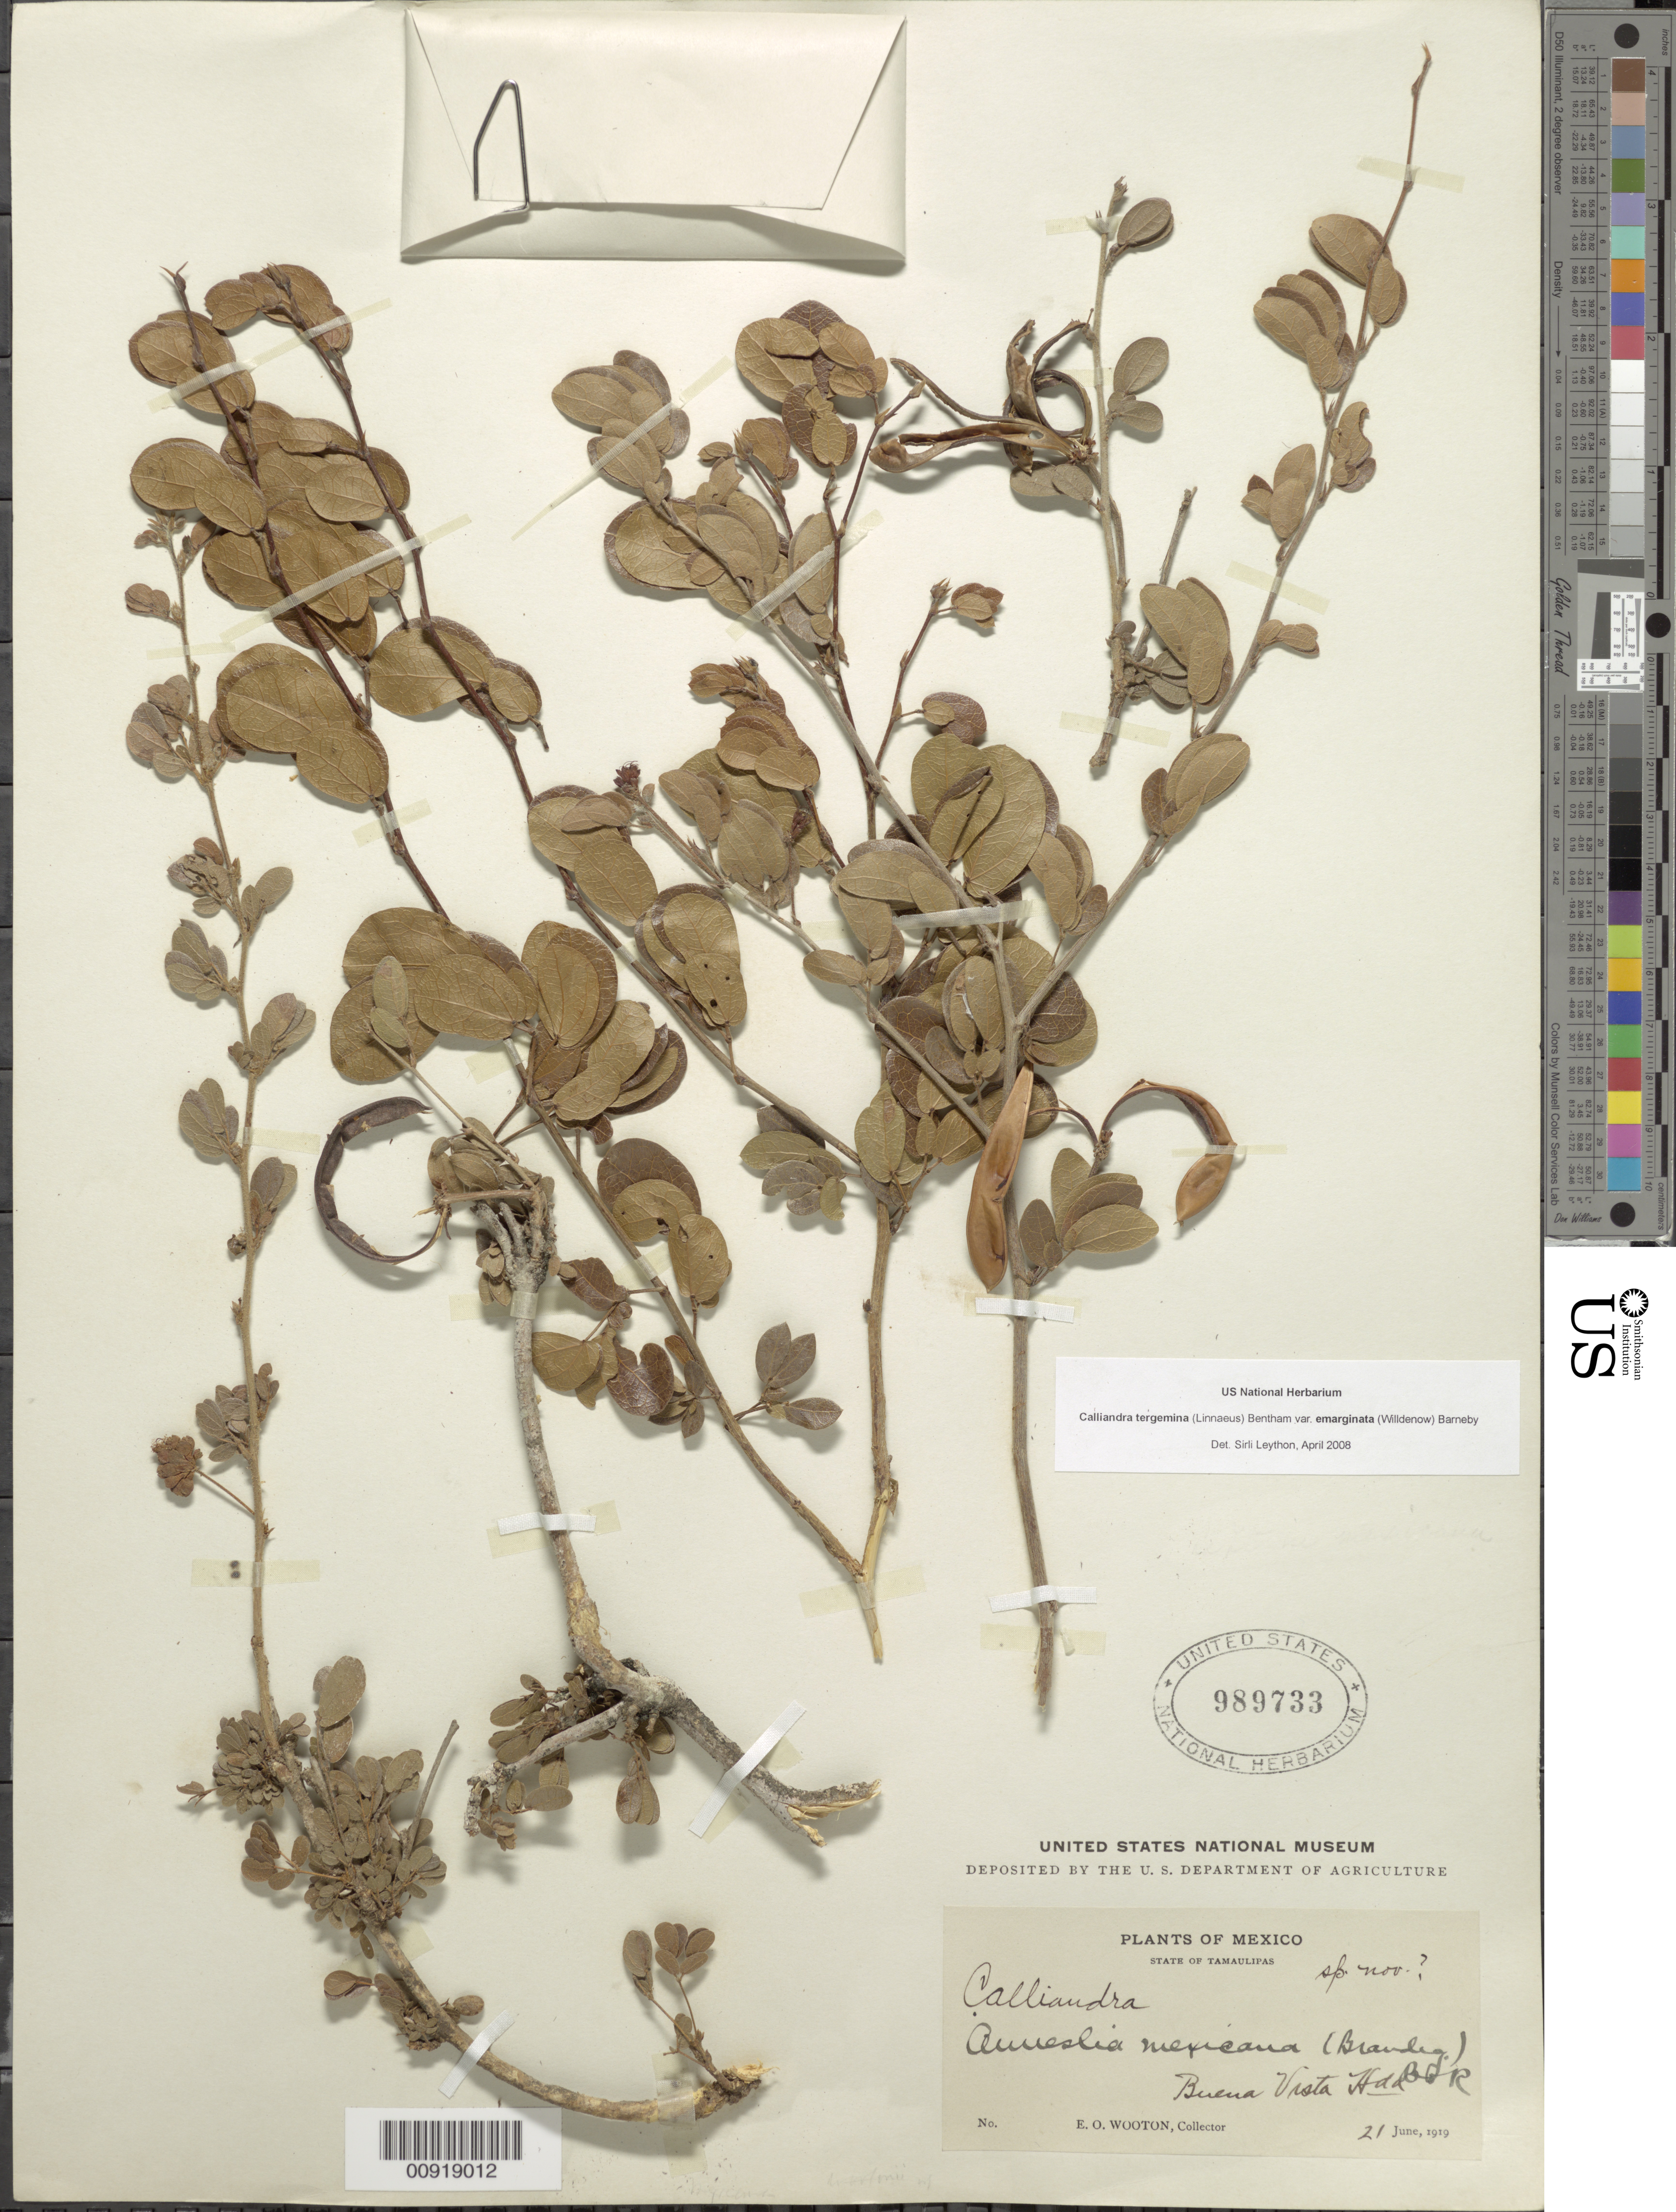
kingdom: Plantae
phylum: Tracheophyta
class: Magnoliopsida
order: Fabales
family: Fabaceae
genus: Calliandra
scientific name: Calliandra tergemina var. emarginata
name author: (Willd.) Barneby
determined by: Leython, S.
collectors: E. O. Wooton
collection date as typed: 21 Jun 1919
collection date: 1919-06-21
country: Mexico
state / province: Tamaulipas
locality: Buena Vista Hacienda, State of Tamaulipas.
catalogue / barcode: US 989733